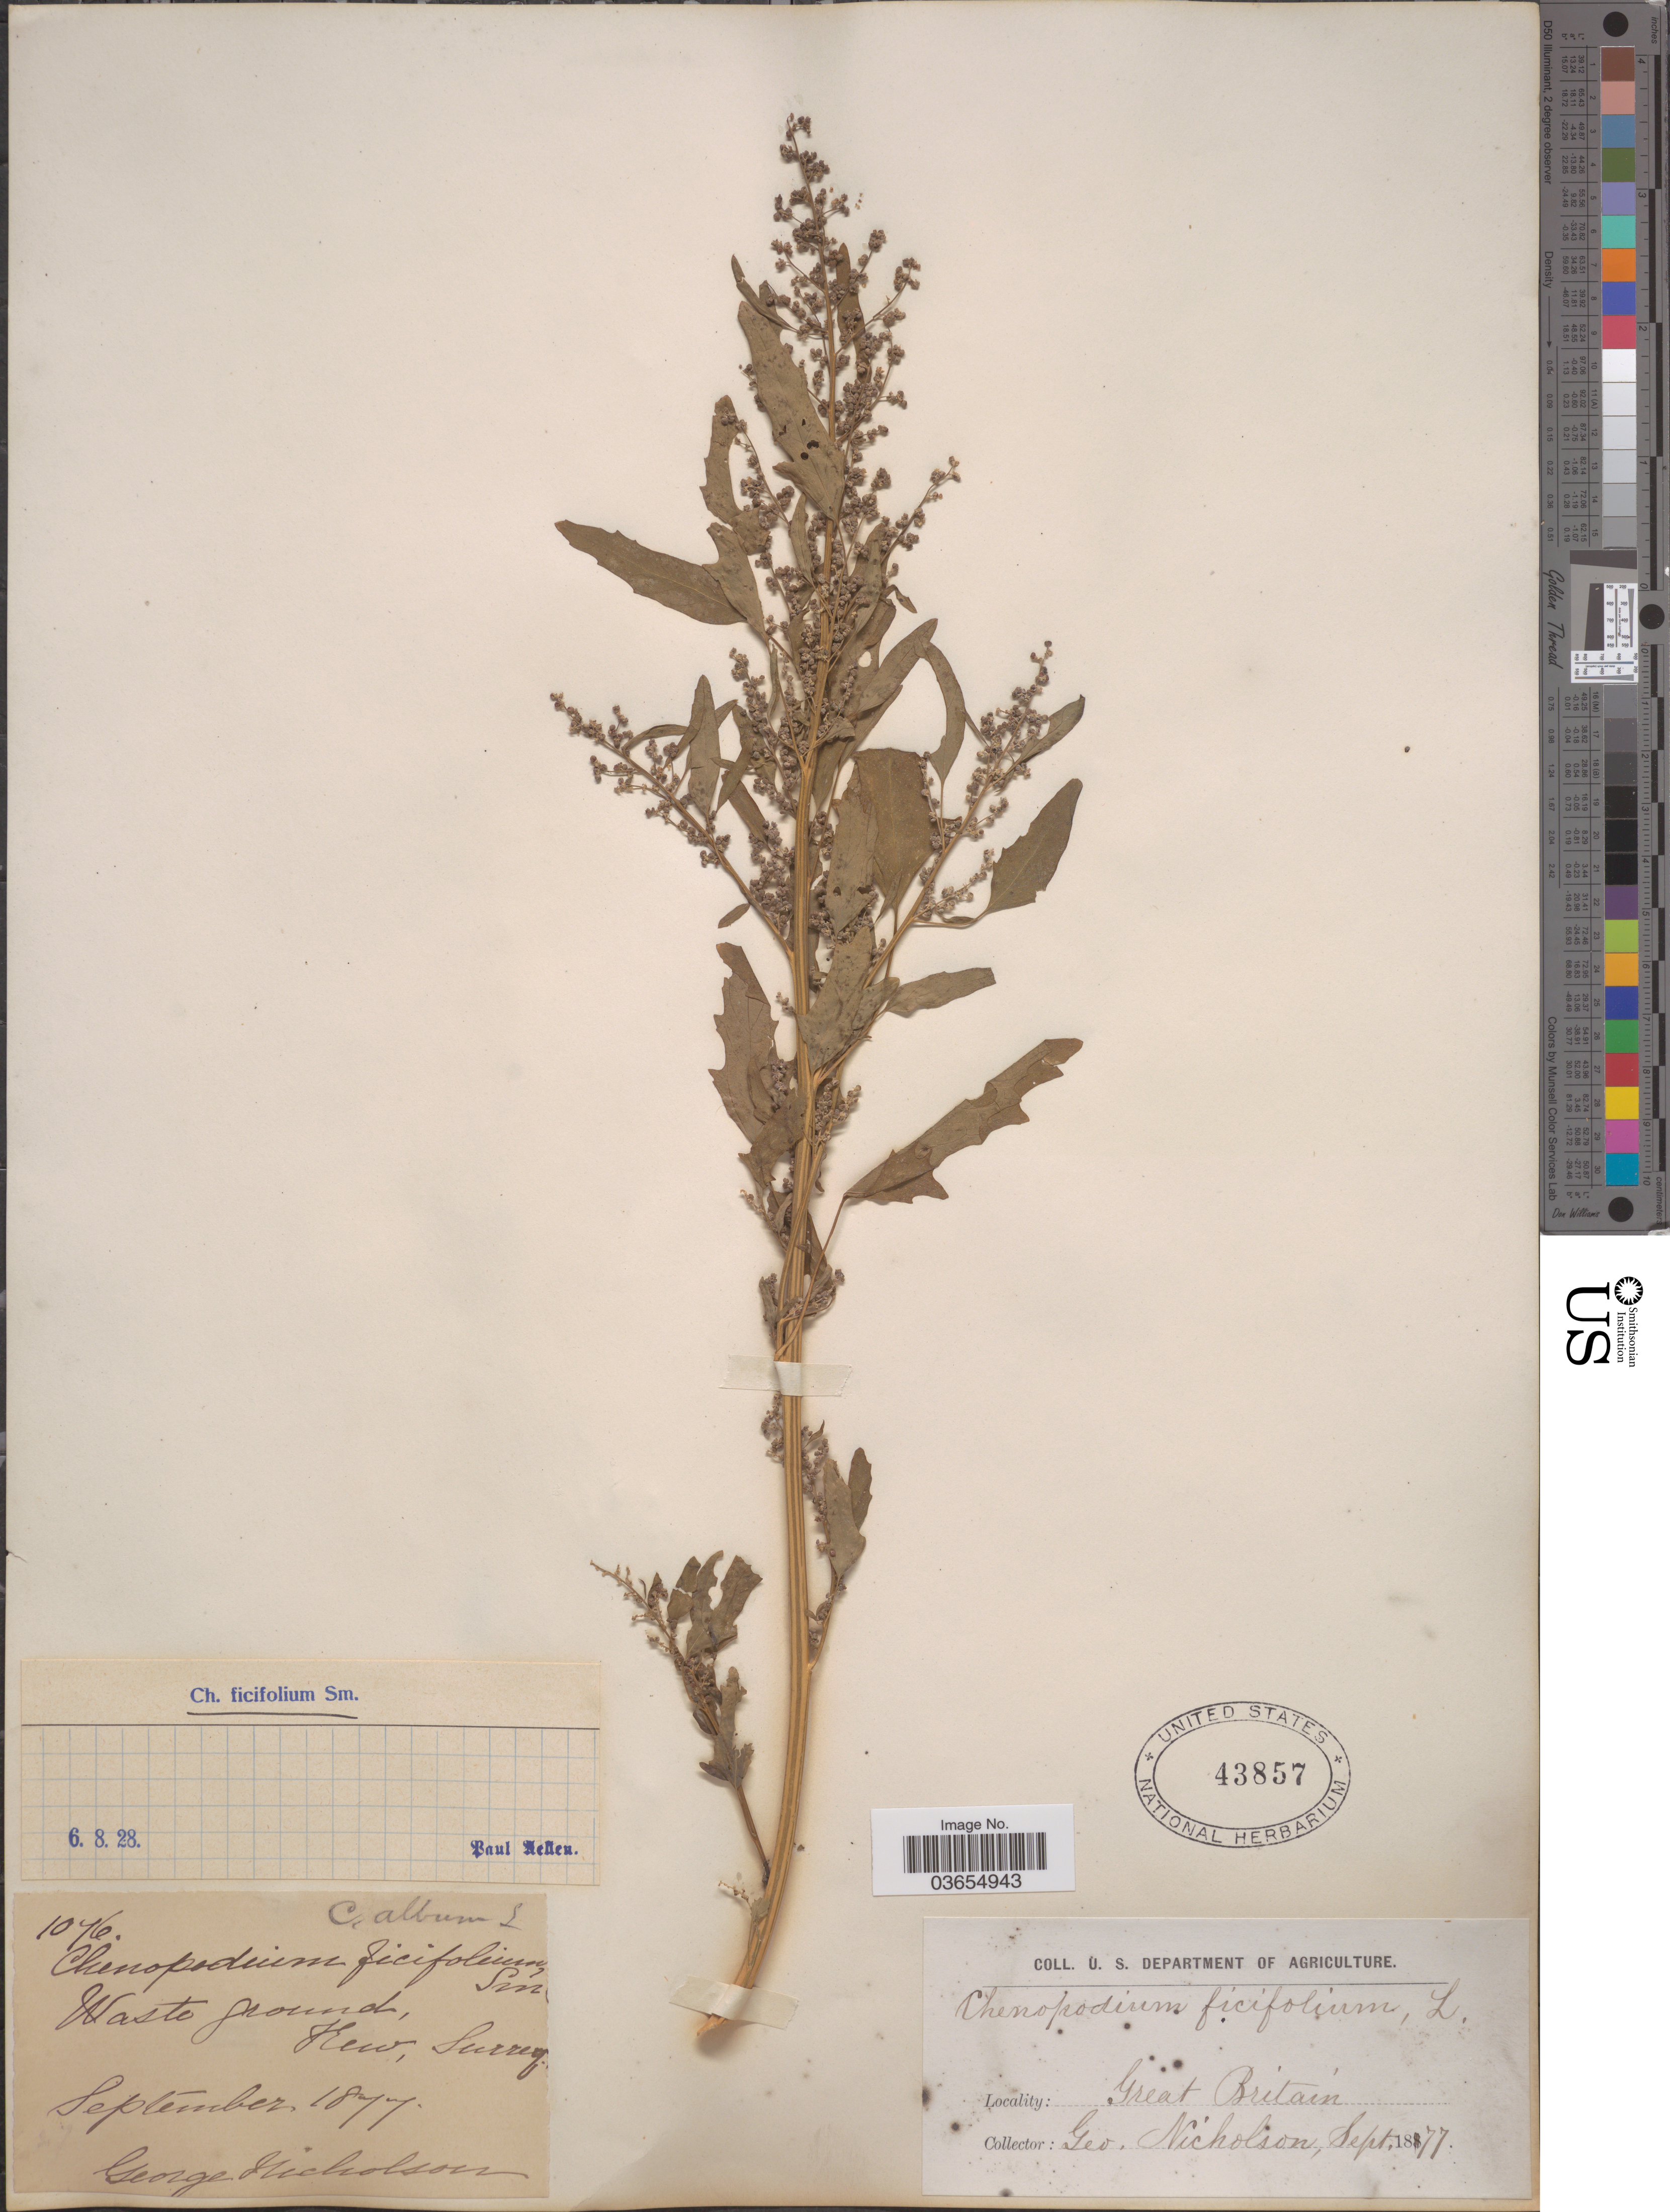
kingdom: Plantae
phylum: Tracheophyta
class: Magnoliopsida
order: Caryophyllales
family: Amaranthaceae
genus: Chenopodium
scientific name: Chenopodium ficifolium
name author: Sm.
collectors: G. Nicholson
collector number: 1076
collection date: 1877-09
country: United Kingdom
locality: Kew, Surrey. Great Britain.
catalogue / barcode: US 43857